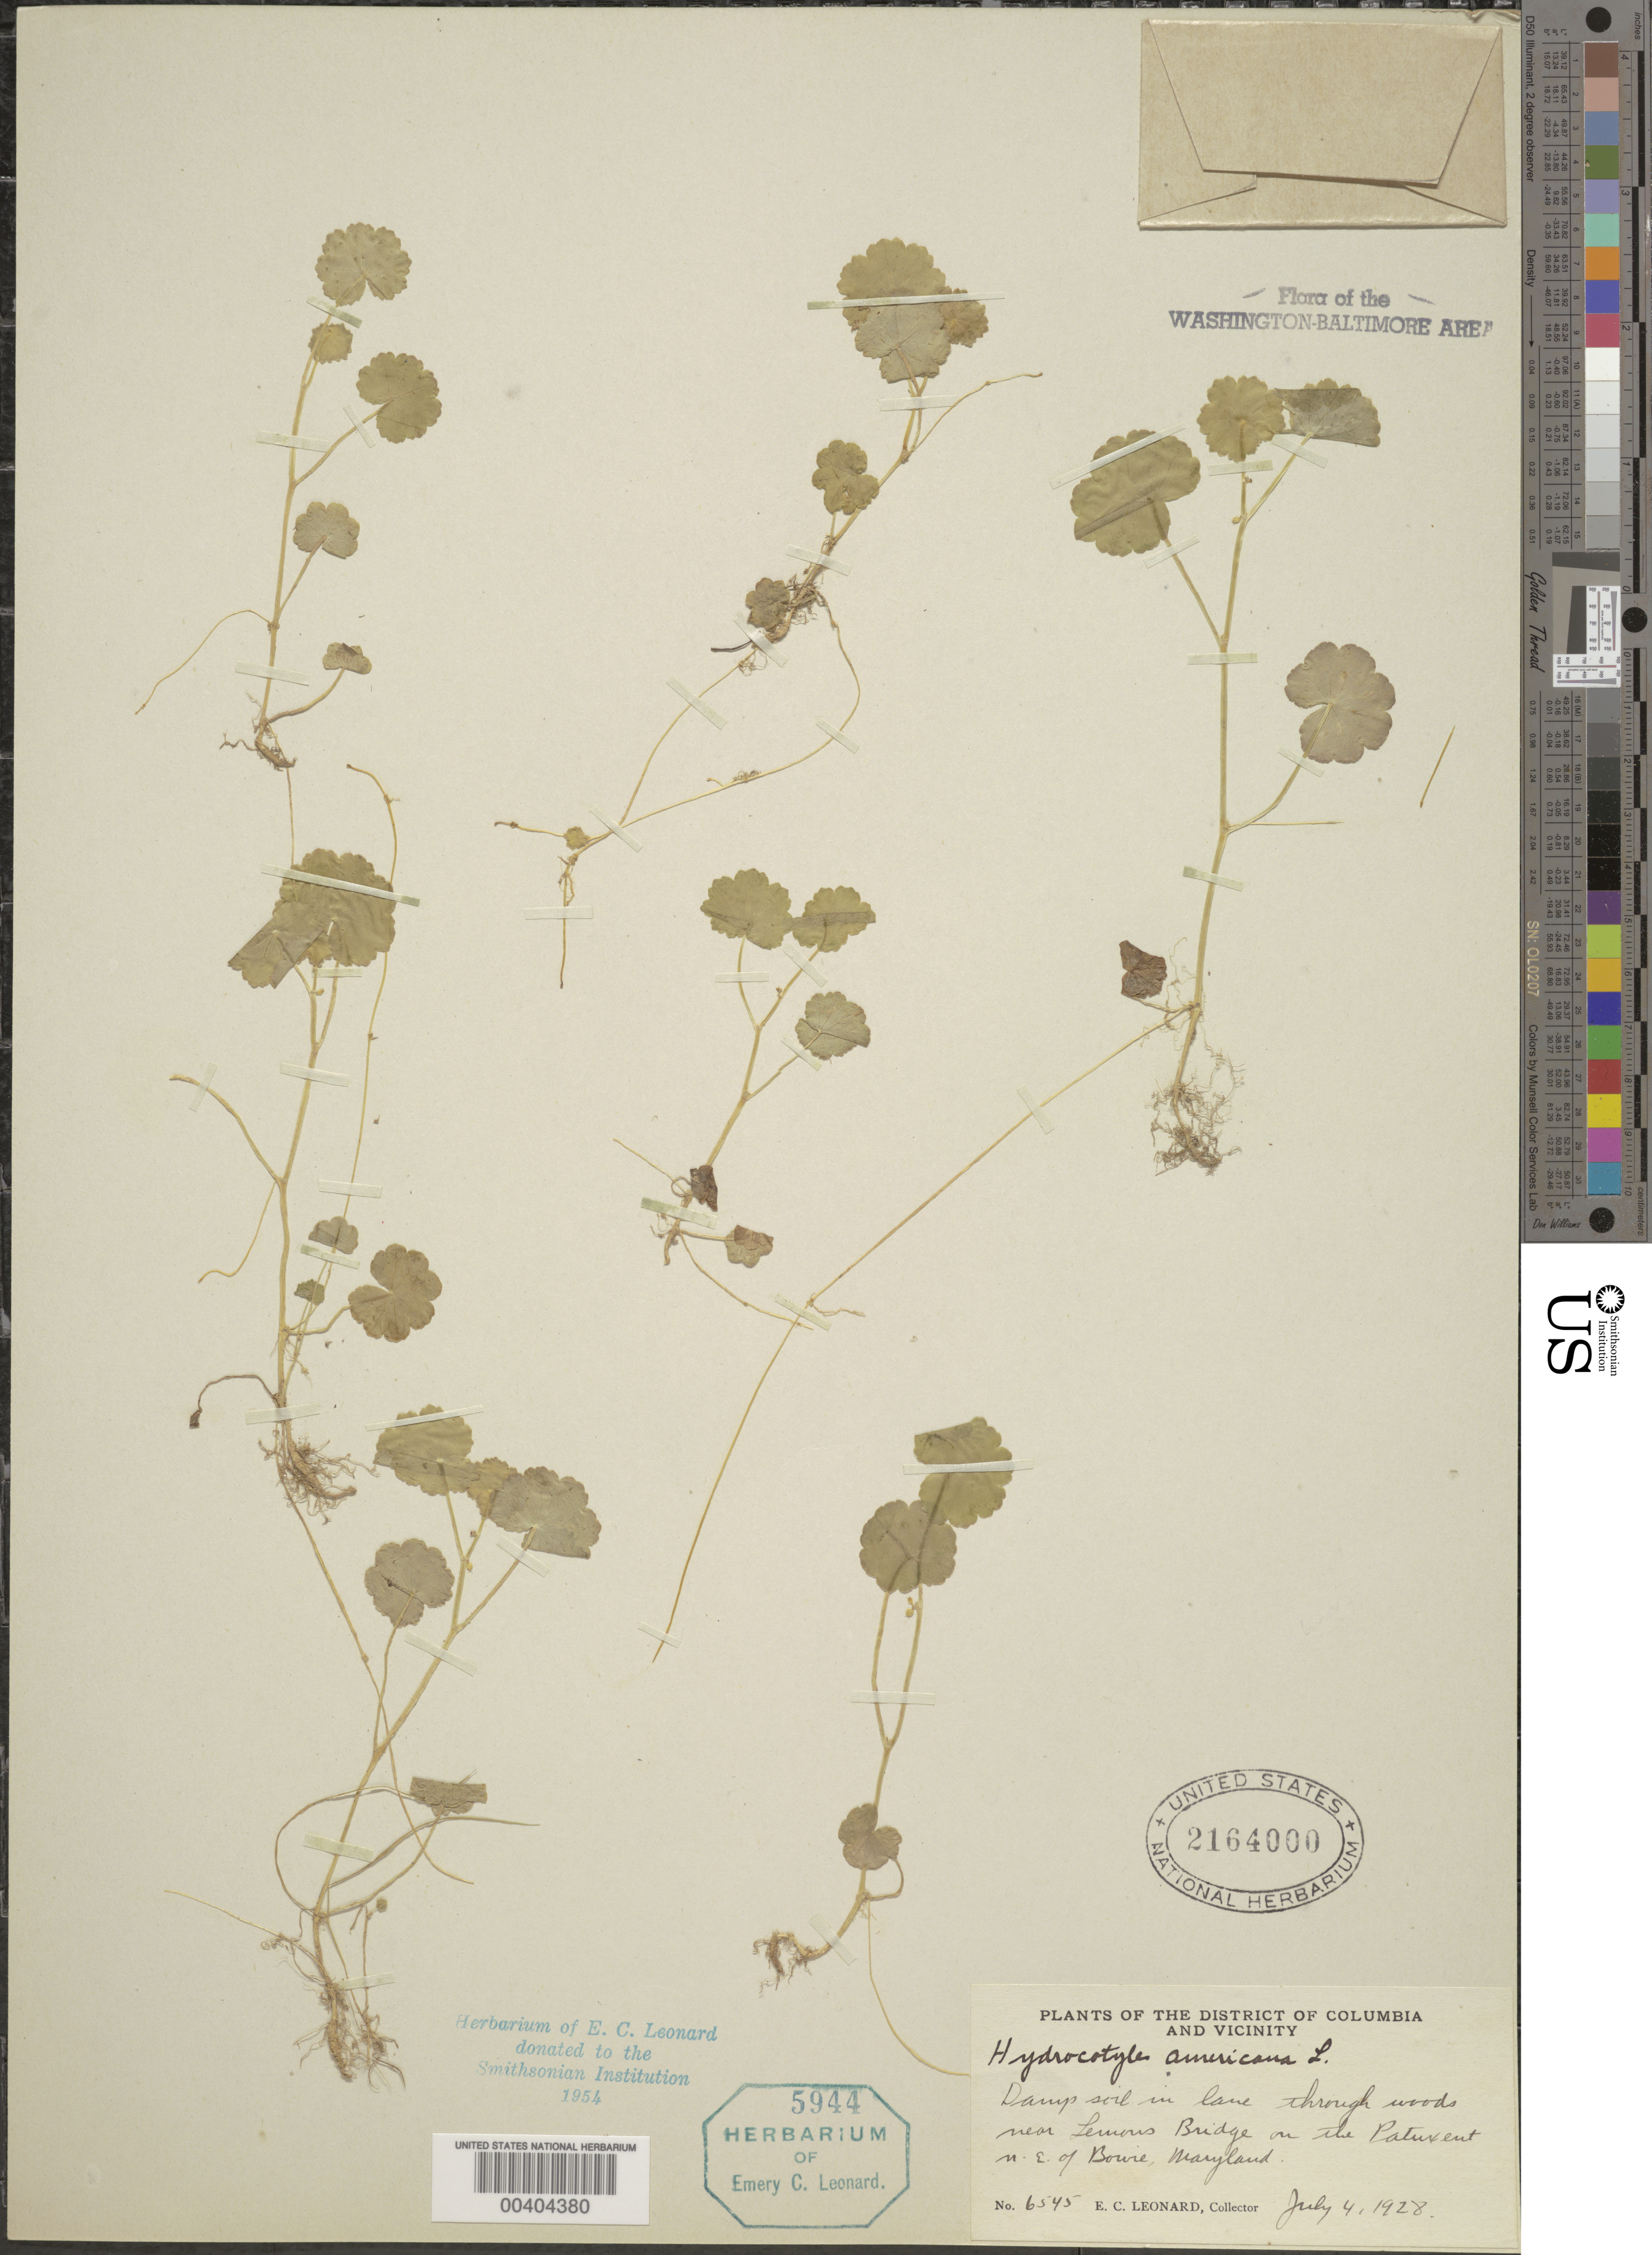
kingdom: Plantae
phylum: Tracheophyta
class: Magnoliopsida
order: Apiales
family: Araliaceae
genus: Hydrocotyle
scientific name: Hydrocotyle americana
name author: L.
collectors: E. C. Leonard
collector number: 6545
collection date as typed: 04 Jul 1928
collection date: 1928-07-04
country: United States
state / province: Maryland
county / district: Prince George's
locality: Lemons Bridge Patuxent River, northeast of Bowie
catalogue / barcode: US 2164000